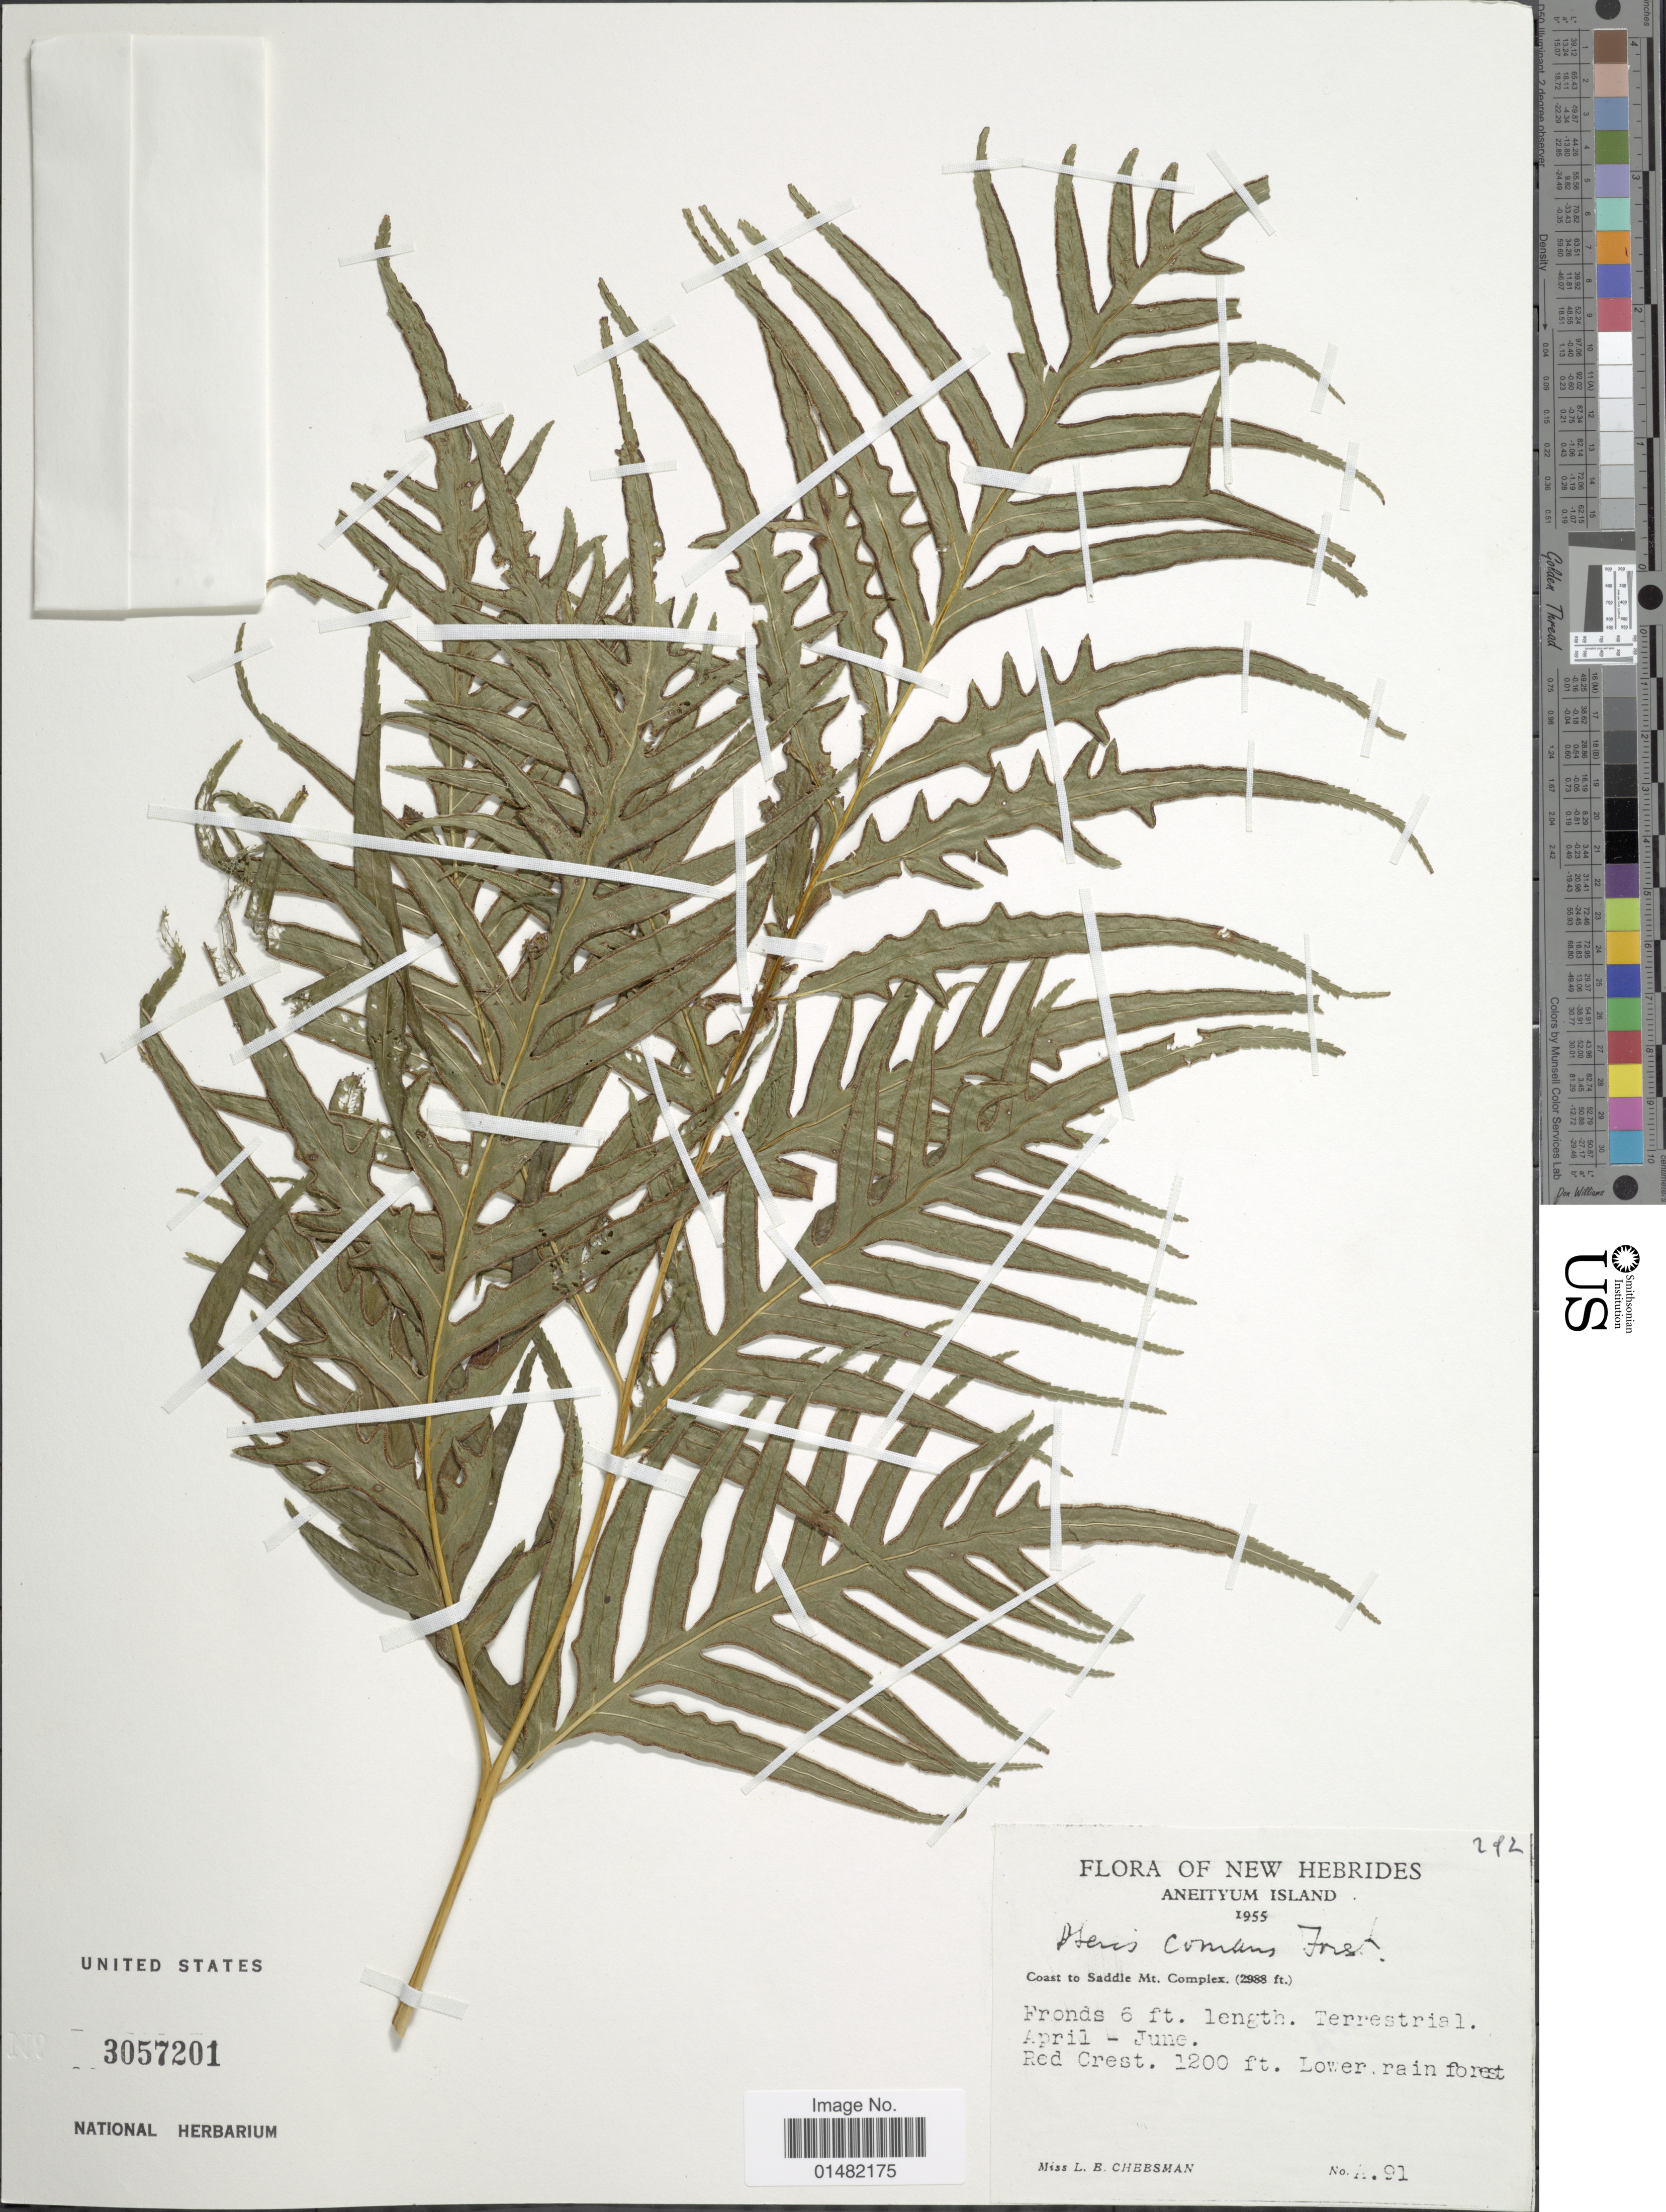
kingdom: Plantae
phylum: Tracheophyta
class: Polypodiopsida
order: Polypodiales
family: Pteridaceae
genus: Pteris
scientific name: Pteris comans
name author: G. Forst.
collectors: L. E. Cheesman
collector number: A91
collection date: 1955-04/1955-06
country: Vanuatu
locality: New Hebrides, Aneityum Island, Coast to Saddle Mt. Complex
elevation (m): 911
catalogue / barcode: US 3057201